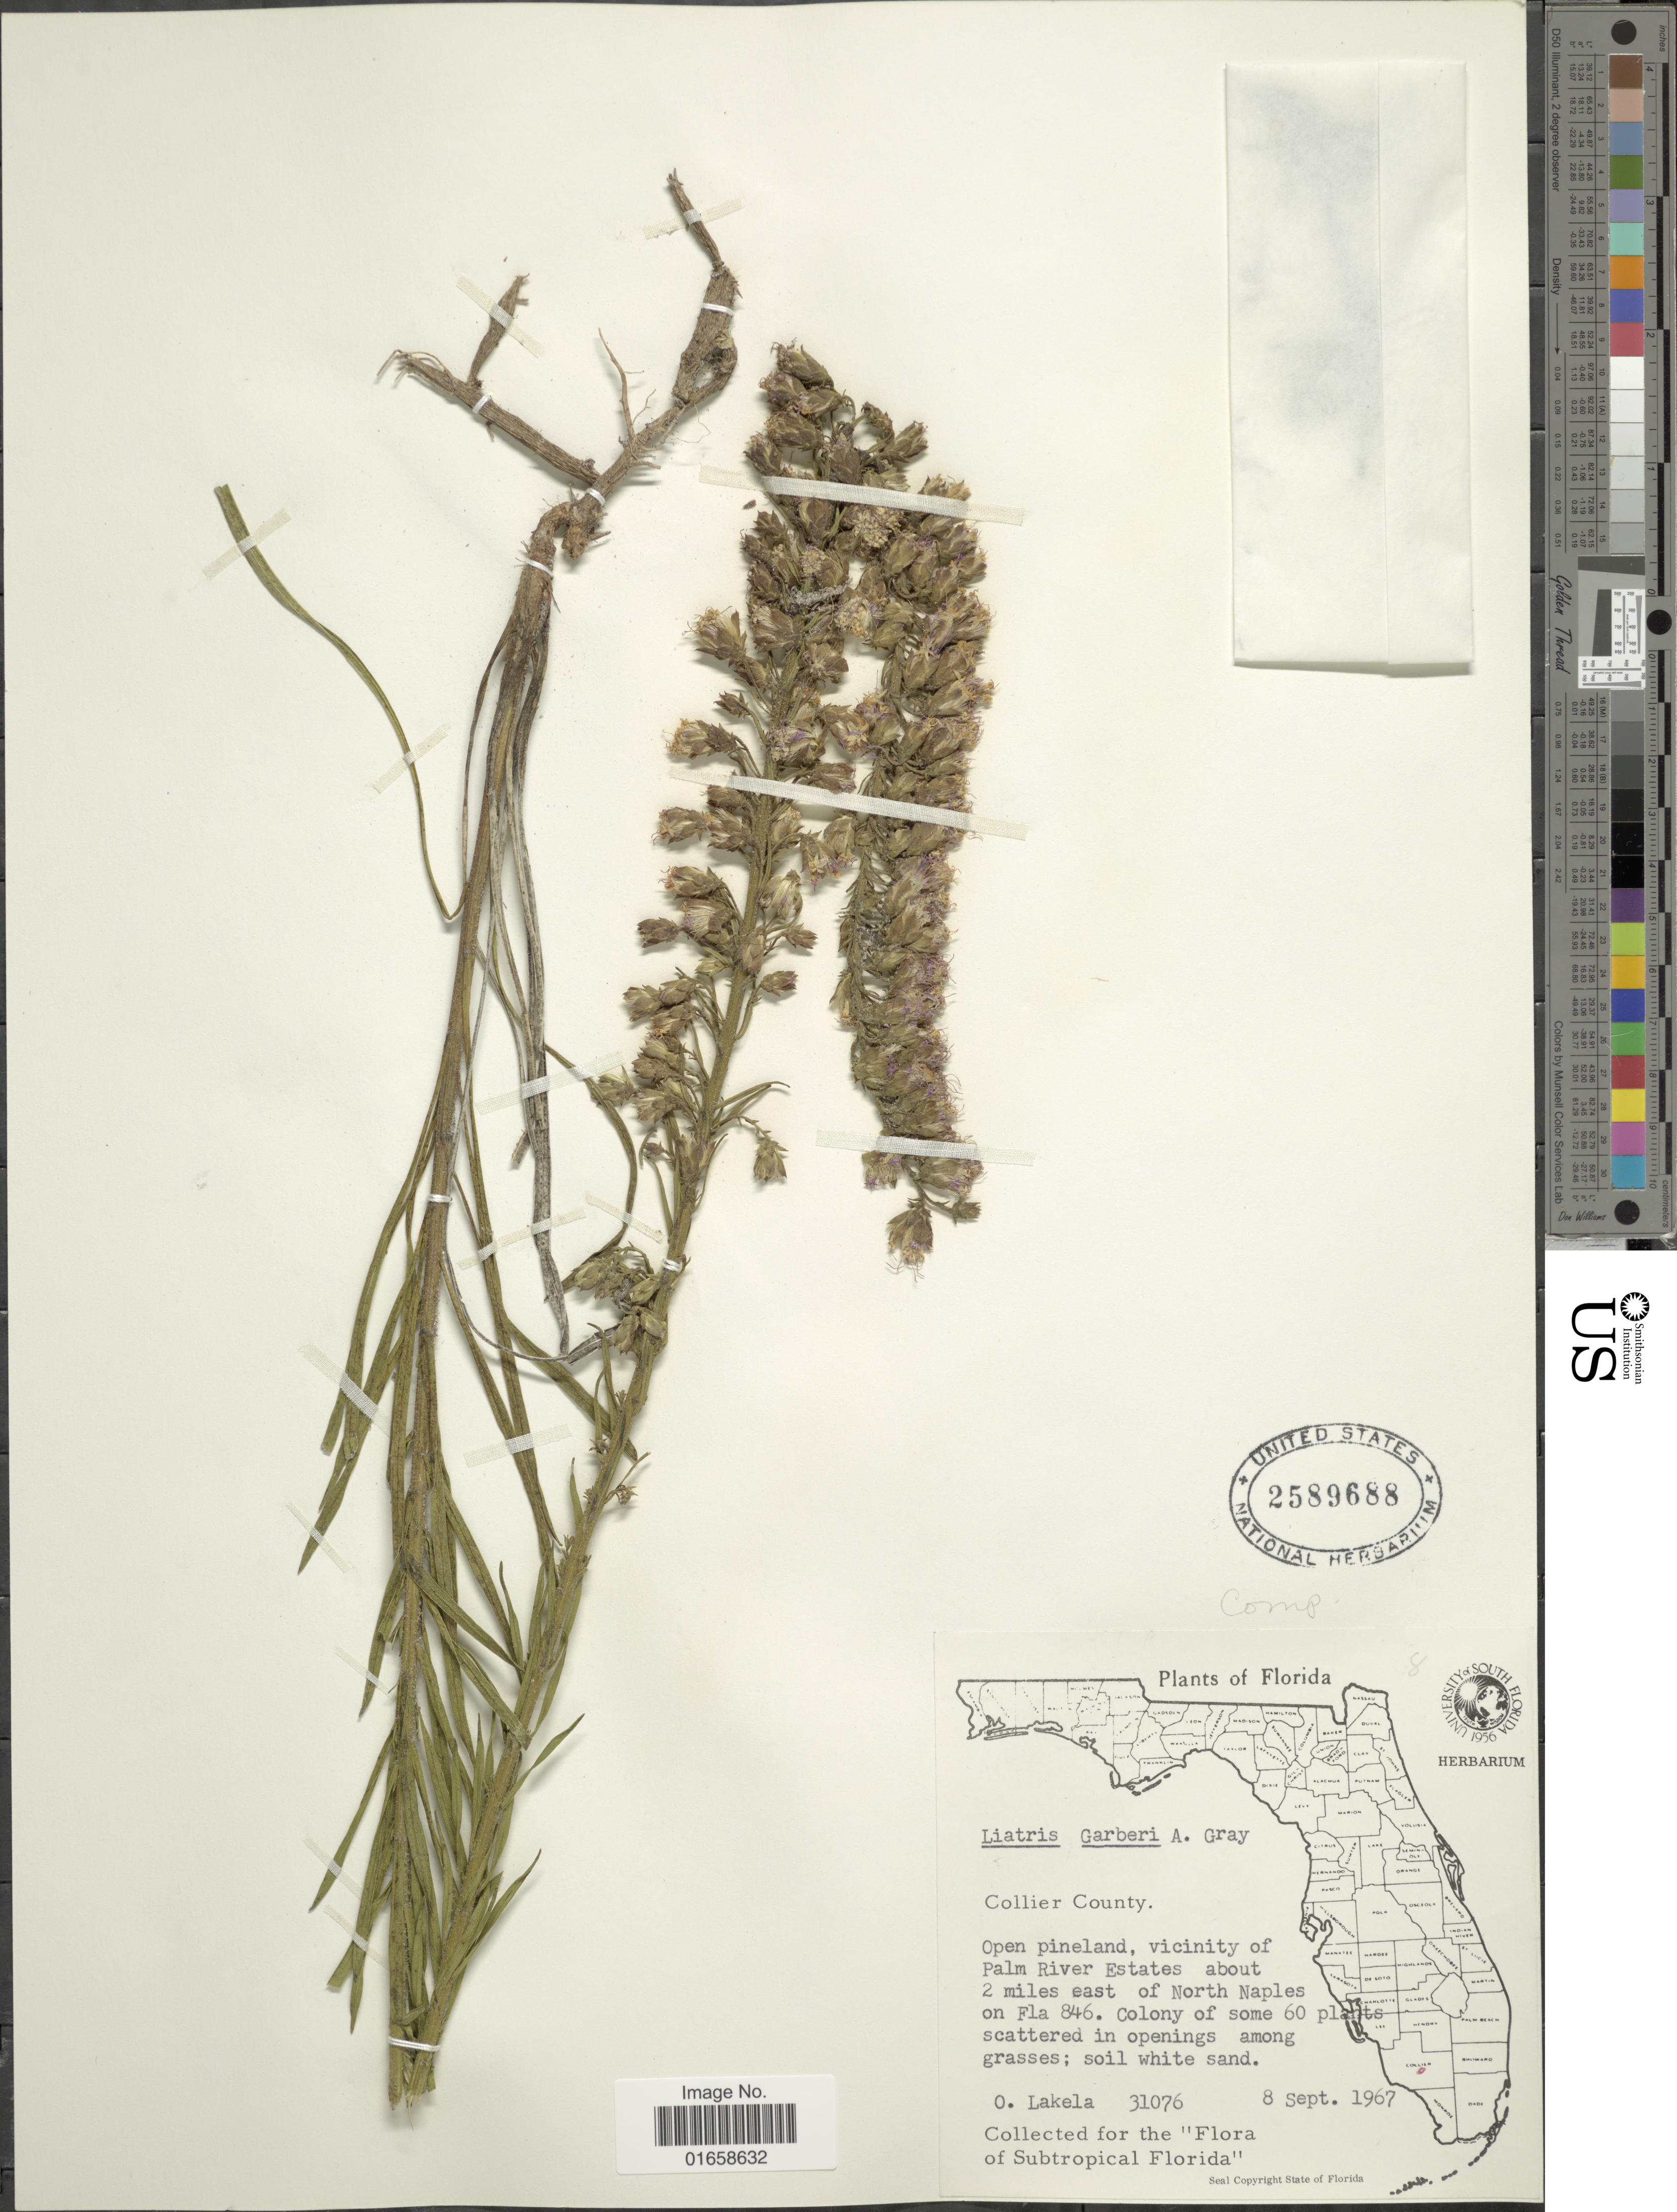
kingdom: Plantae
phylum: Tracheophyta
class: Magnoliopsida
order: Asterales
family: Asteraceae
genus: Liatris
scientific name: Liatris garberi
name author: A. Gray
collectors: O. Lakela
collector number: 31076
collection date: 1967-09-08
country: United States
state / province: Florida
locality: Collier County, vicinity of Palm River Estates about 2 miles east of North Naples on Fla. 846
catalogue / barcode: US 2589688